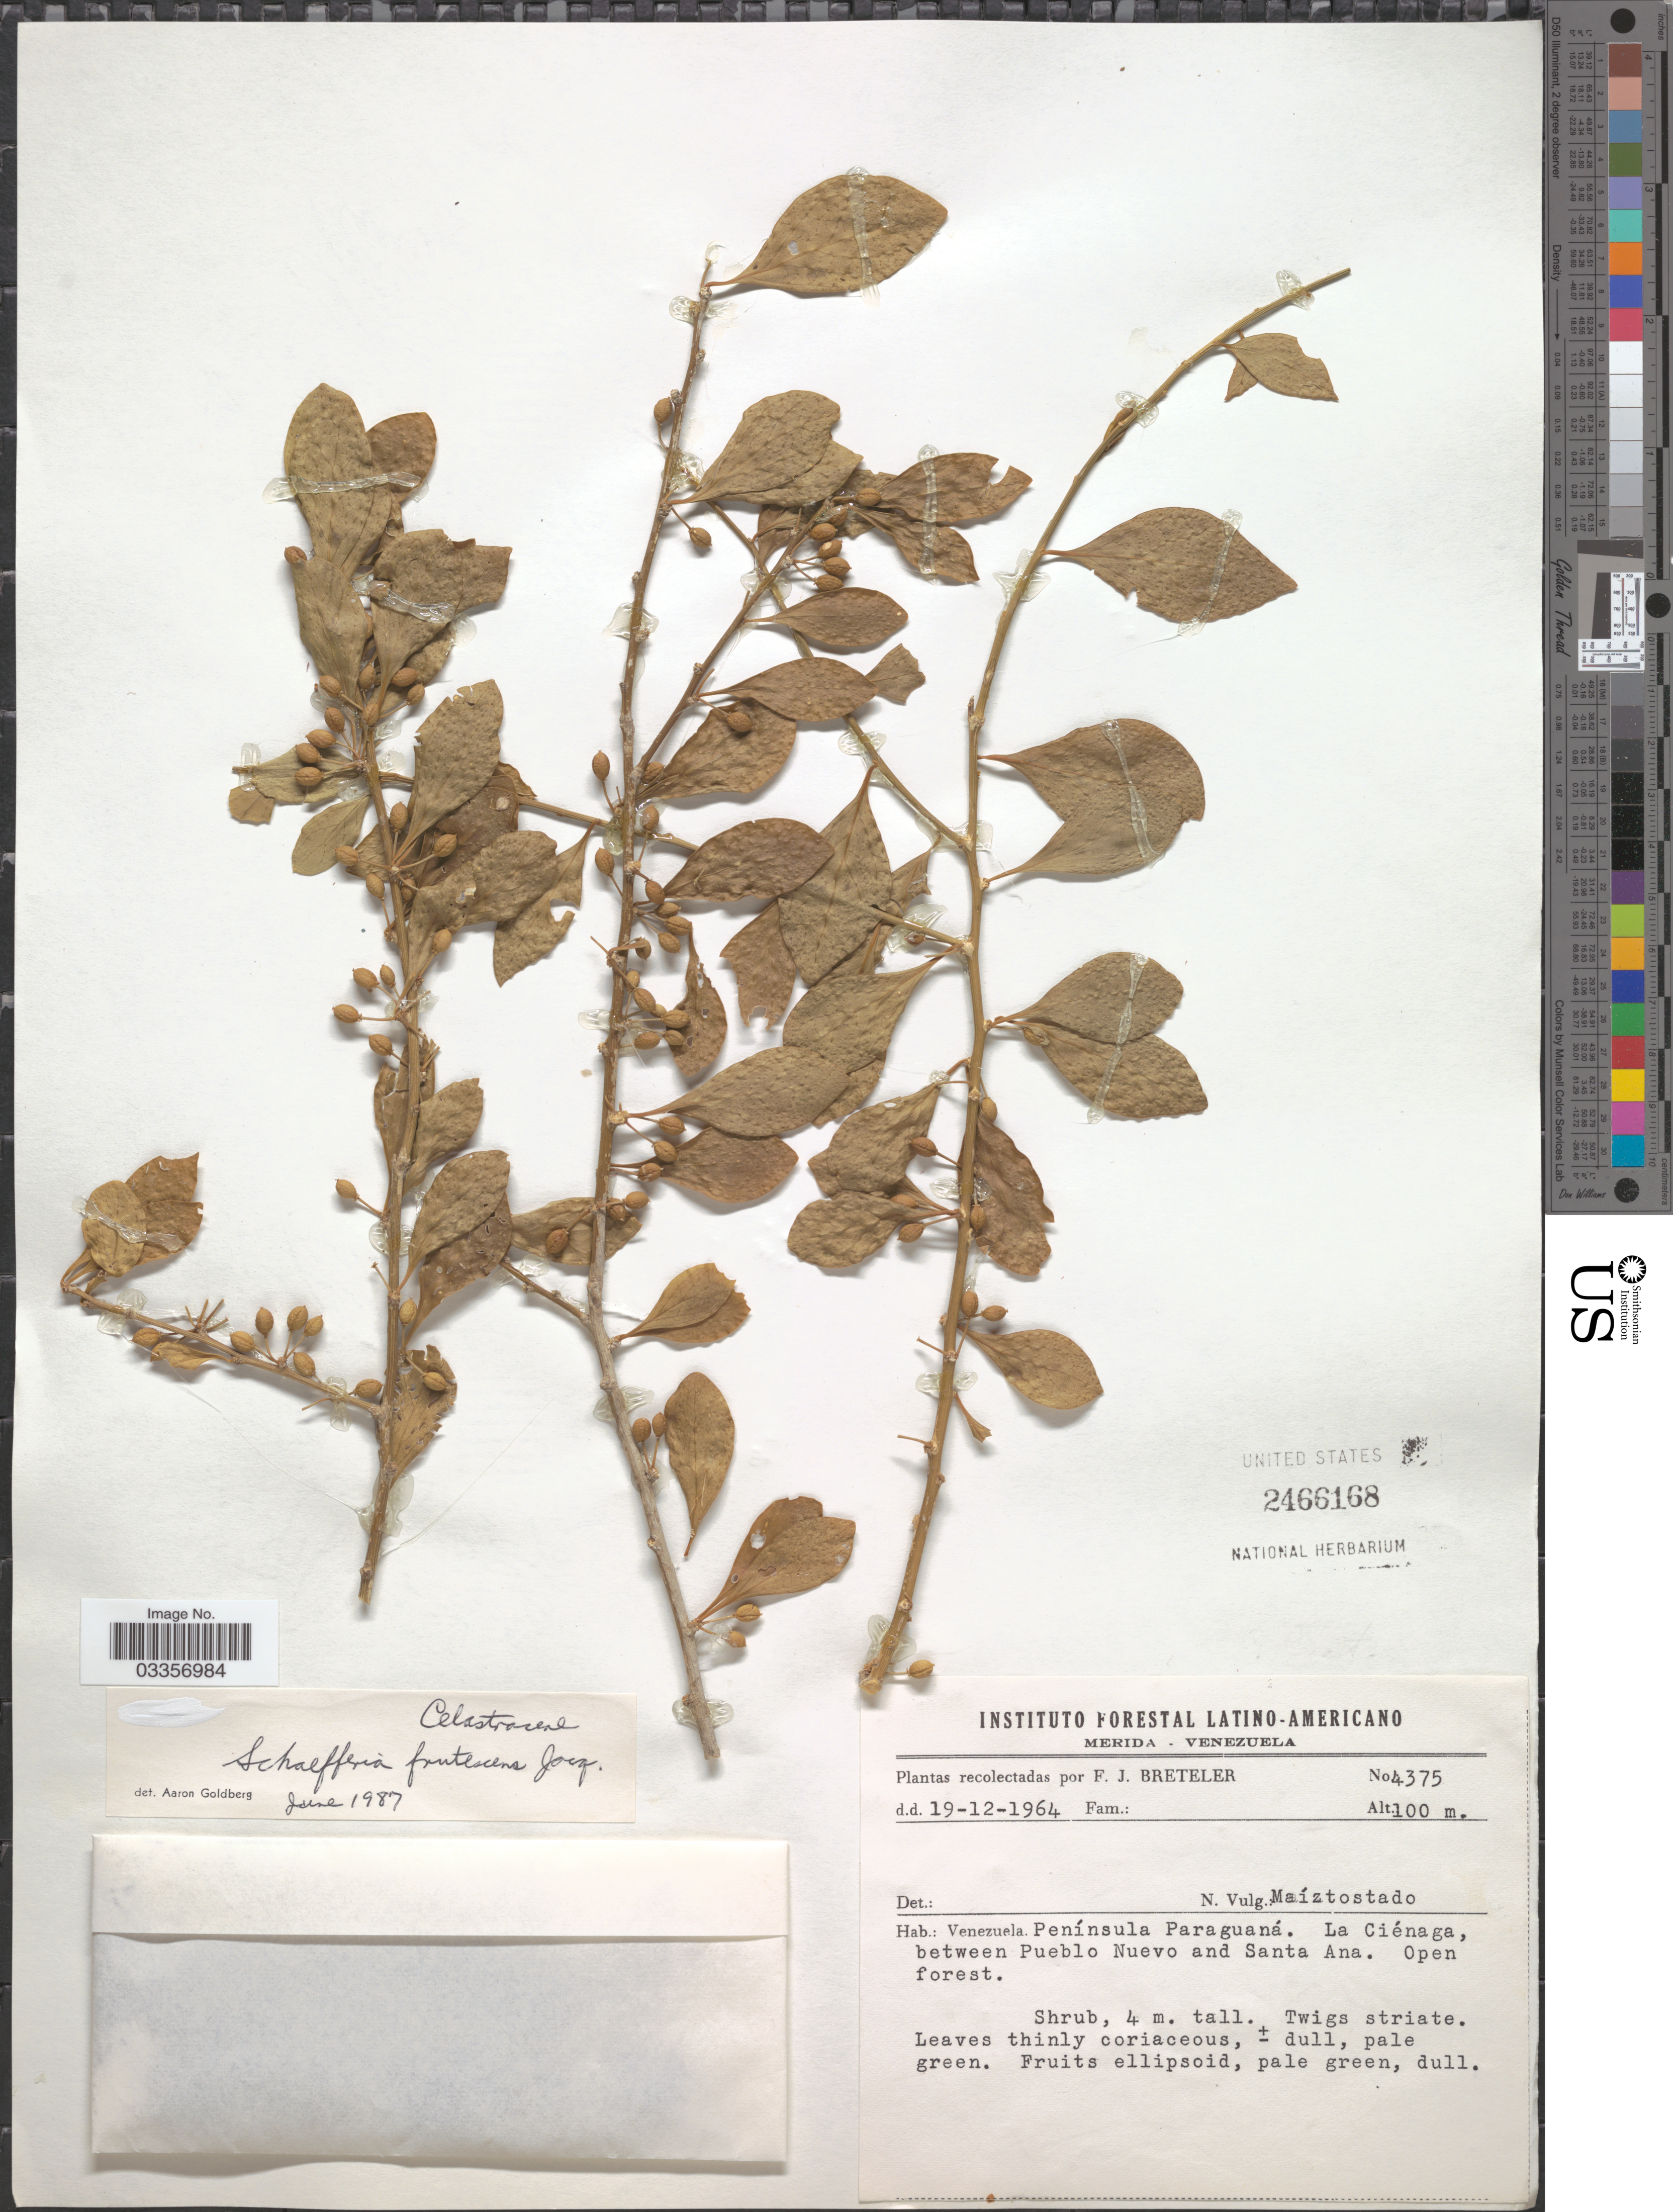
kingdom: Plantae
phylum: Tracheophyta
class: Magnoliopsida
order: Celastrales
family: Celastraceae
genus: Schaefferia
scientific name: Schaefferia frutescens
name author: Jacq.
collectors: F. J. Breteler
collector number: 4375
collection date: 1964-12-19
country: Venezuela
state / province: Mérida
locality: Península Paraguaná. La Ciénaga, between Pueblo Nuevo and Santa Ana.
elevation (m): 100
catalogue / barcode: US 2466168